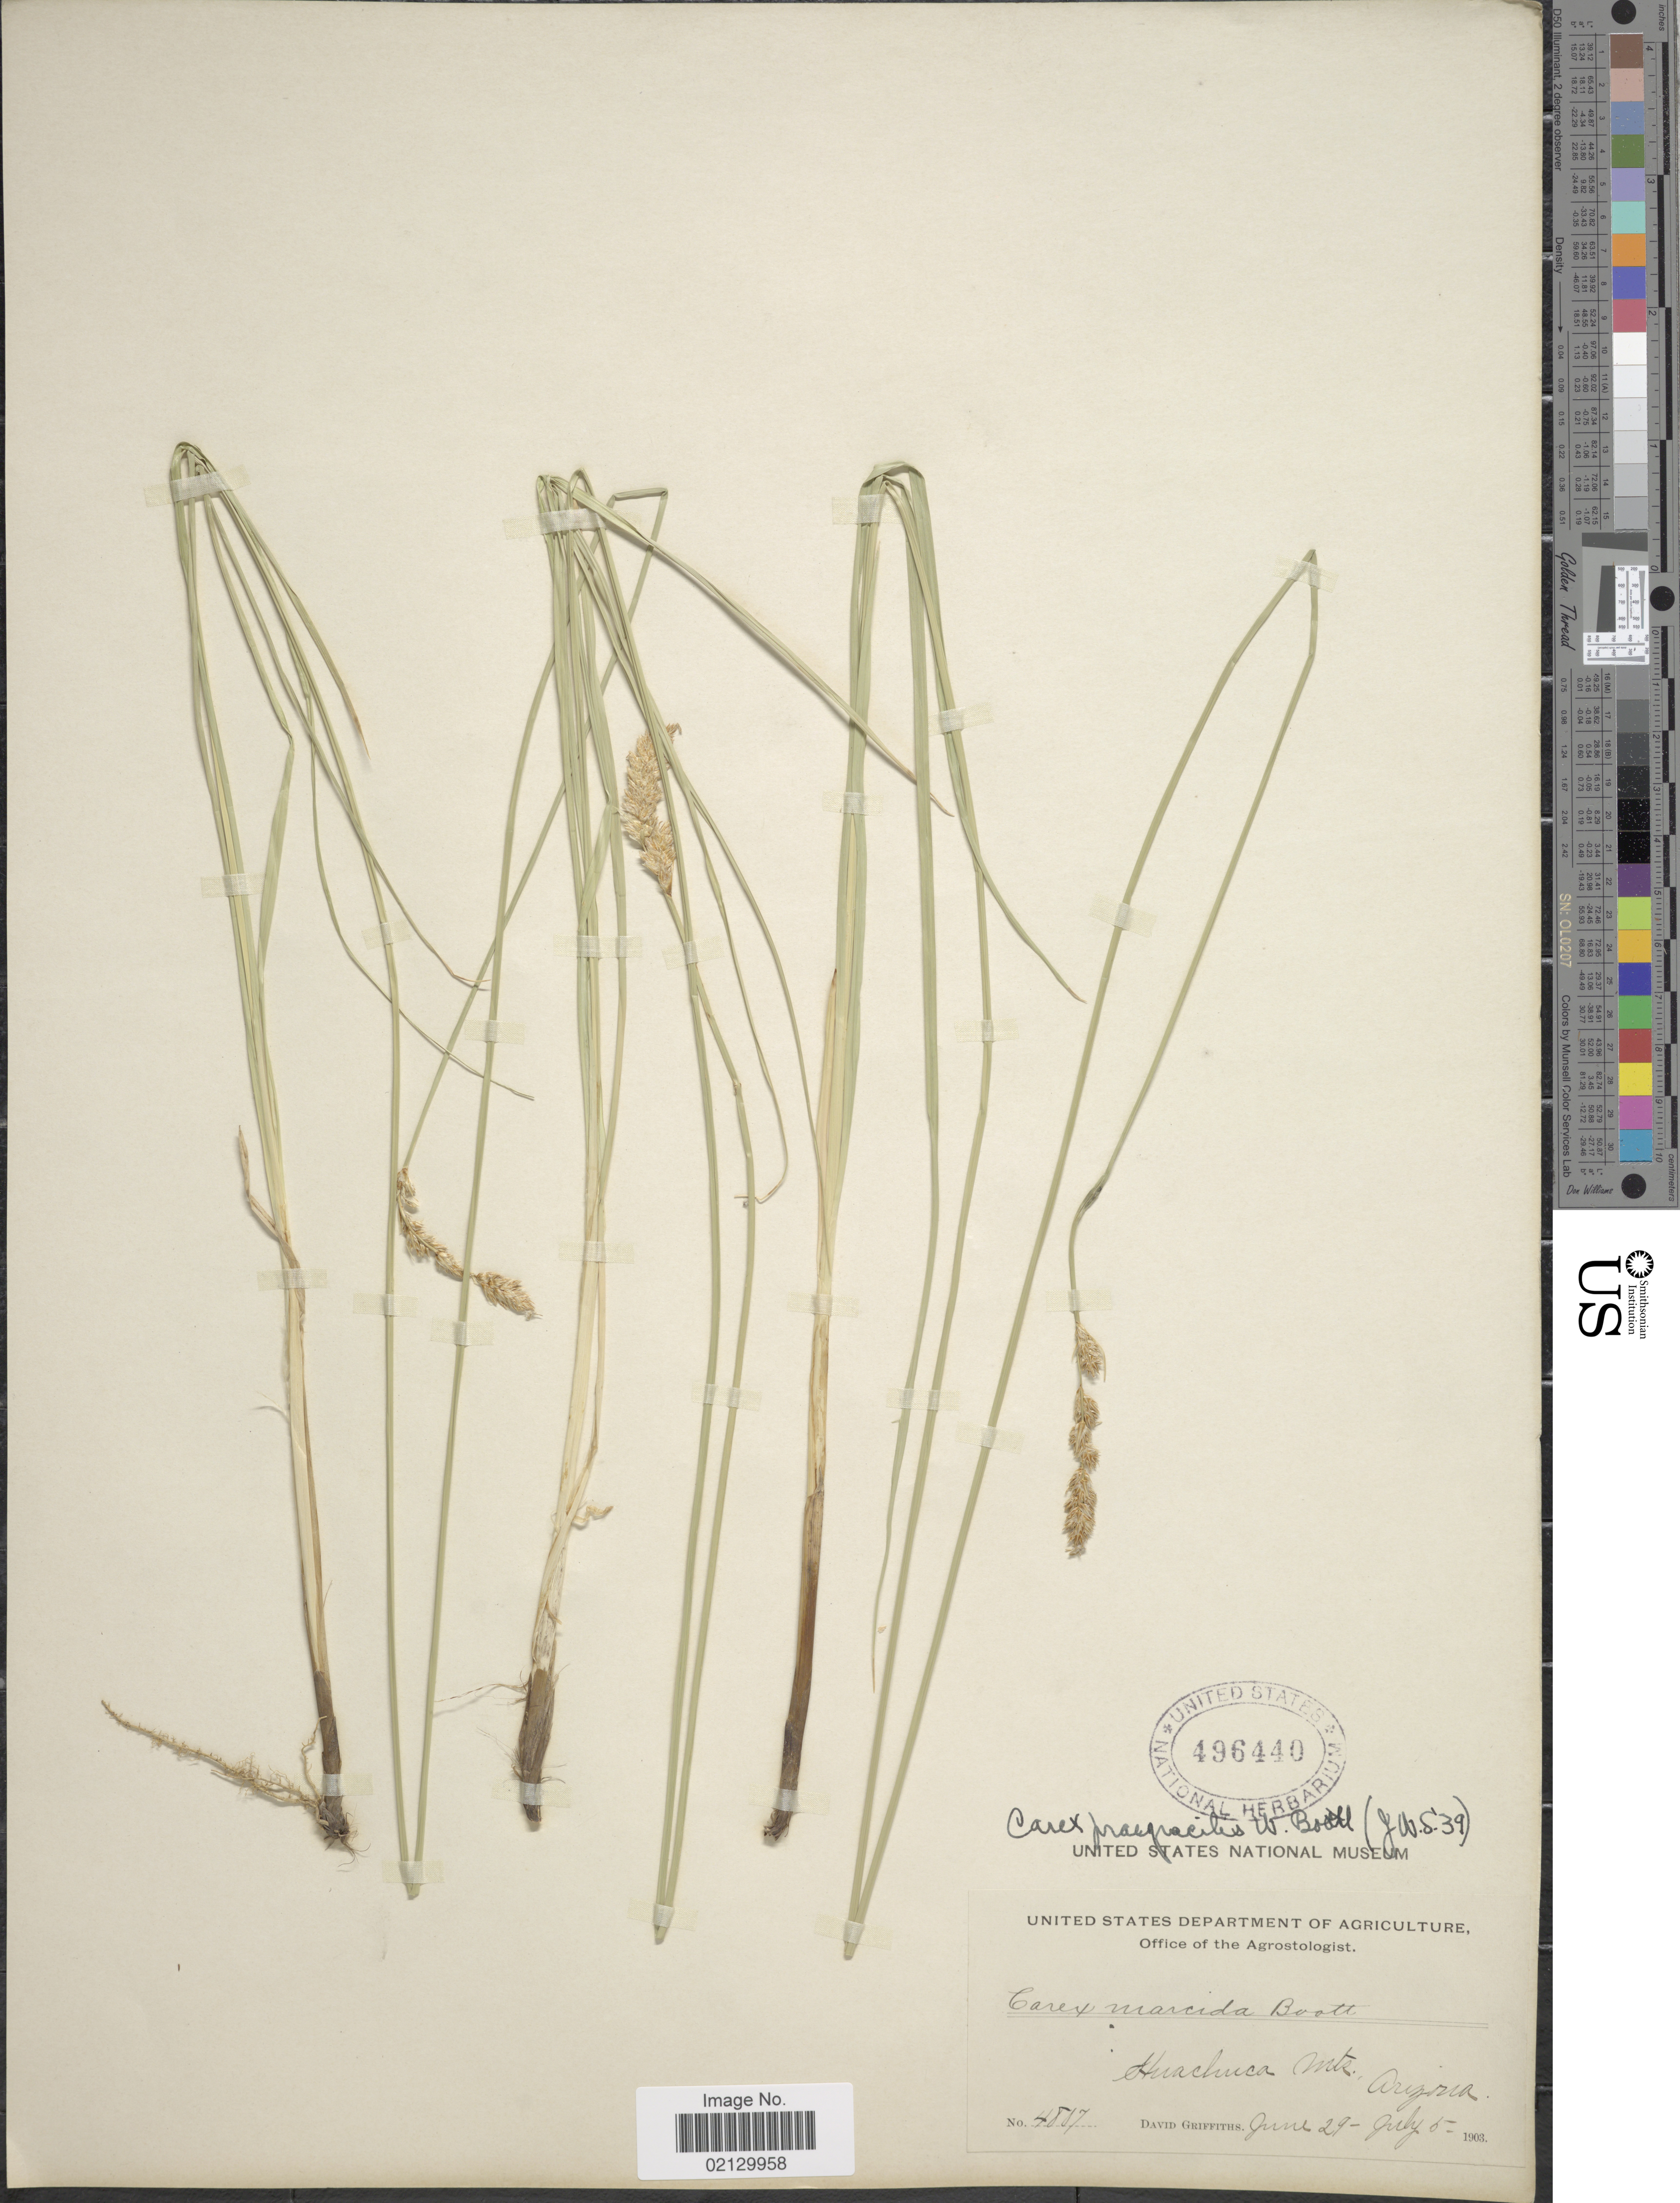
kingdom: Plantae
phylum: Tracheophyta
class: Liliopsida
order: Poales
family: Cyperaceae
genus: Carex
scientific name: Carex praegracilis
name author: W. Boott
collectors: D. Griffiths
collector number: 4807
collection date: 1903-06-29/1903-07-05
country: United States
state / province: Arizona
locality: Huachuca Mts.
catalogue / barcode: US 496440